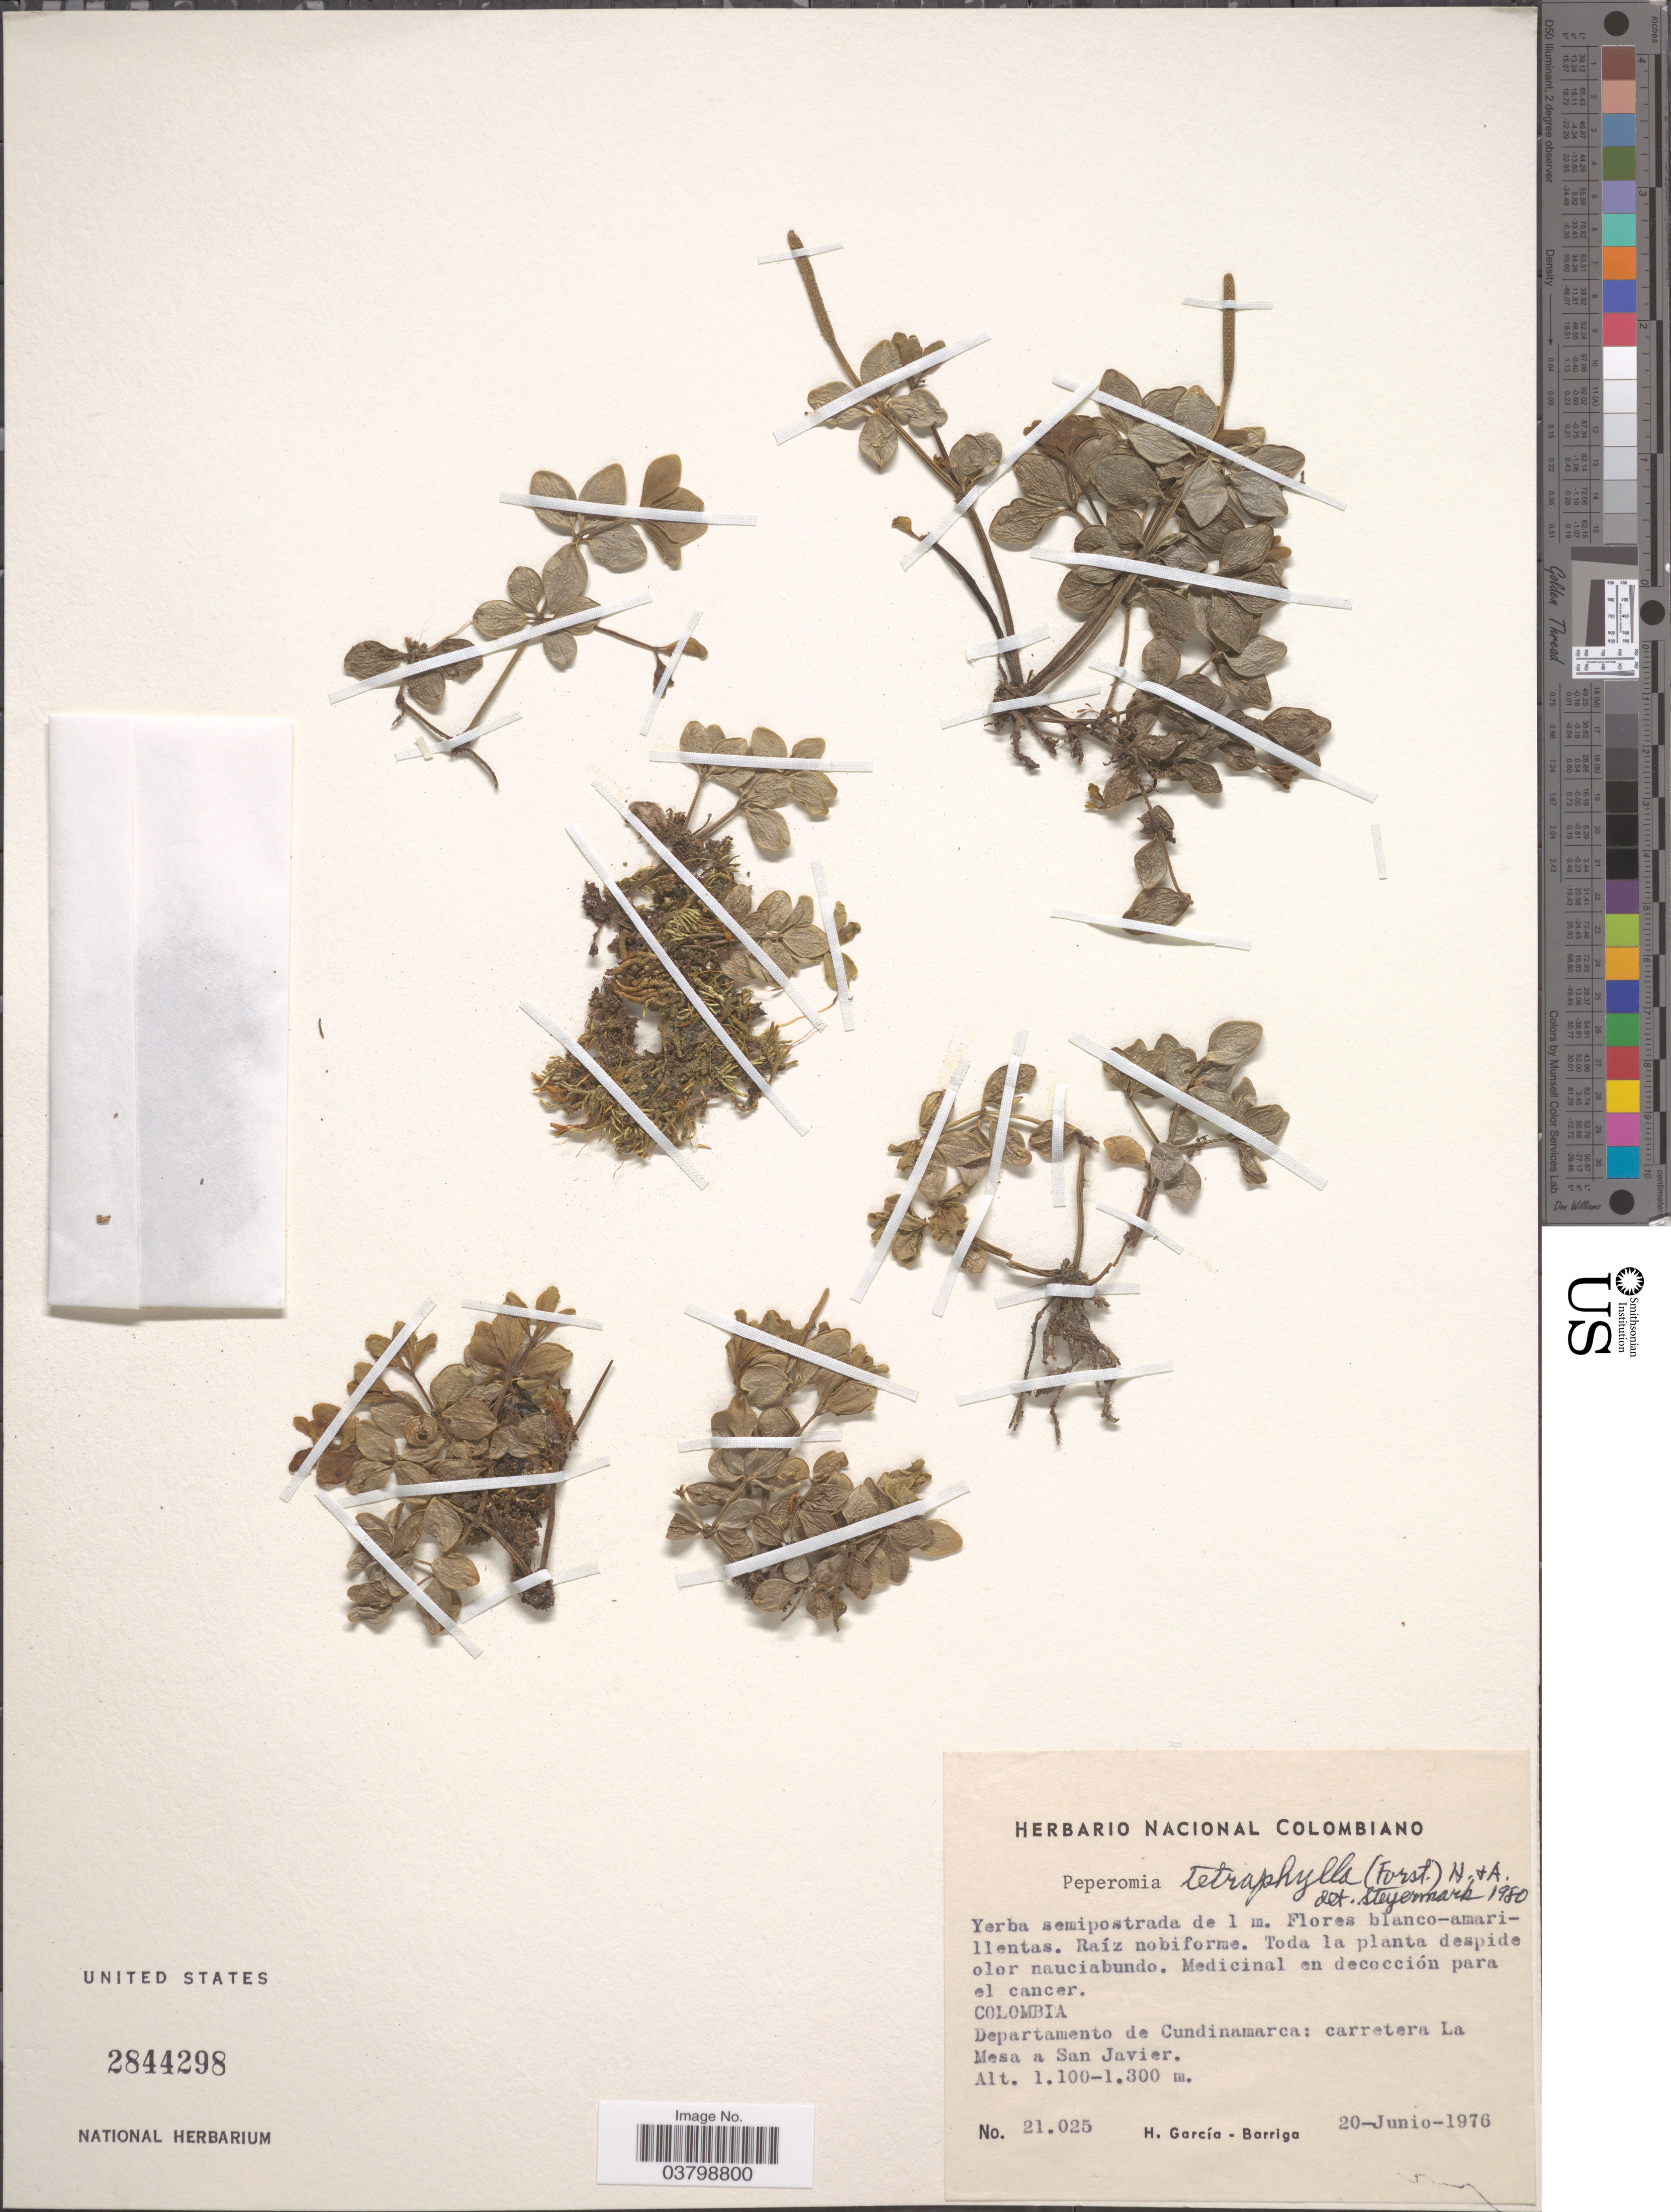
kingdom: Plantae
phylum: Tracheophyta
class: Magnoliopsida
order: Piperales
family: Piperaceae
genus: Peperomia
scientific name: Peperomia tetraphylla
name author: (G. Forst.) Hook. & Arn.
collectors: H. García Barriga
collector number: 21025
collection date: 1976-06-20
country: Colombia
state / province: Cundinamarca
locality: Departamento de Cundinamarca: carretera La Mesa a San Javier.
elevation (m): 1100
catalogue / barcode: US 2844298